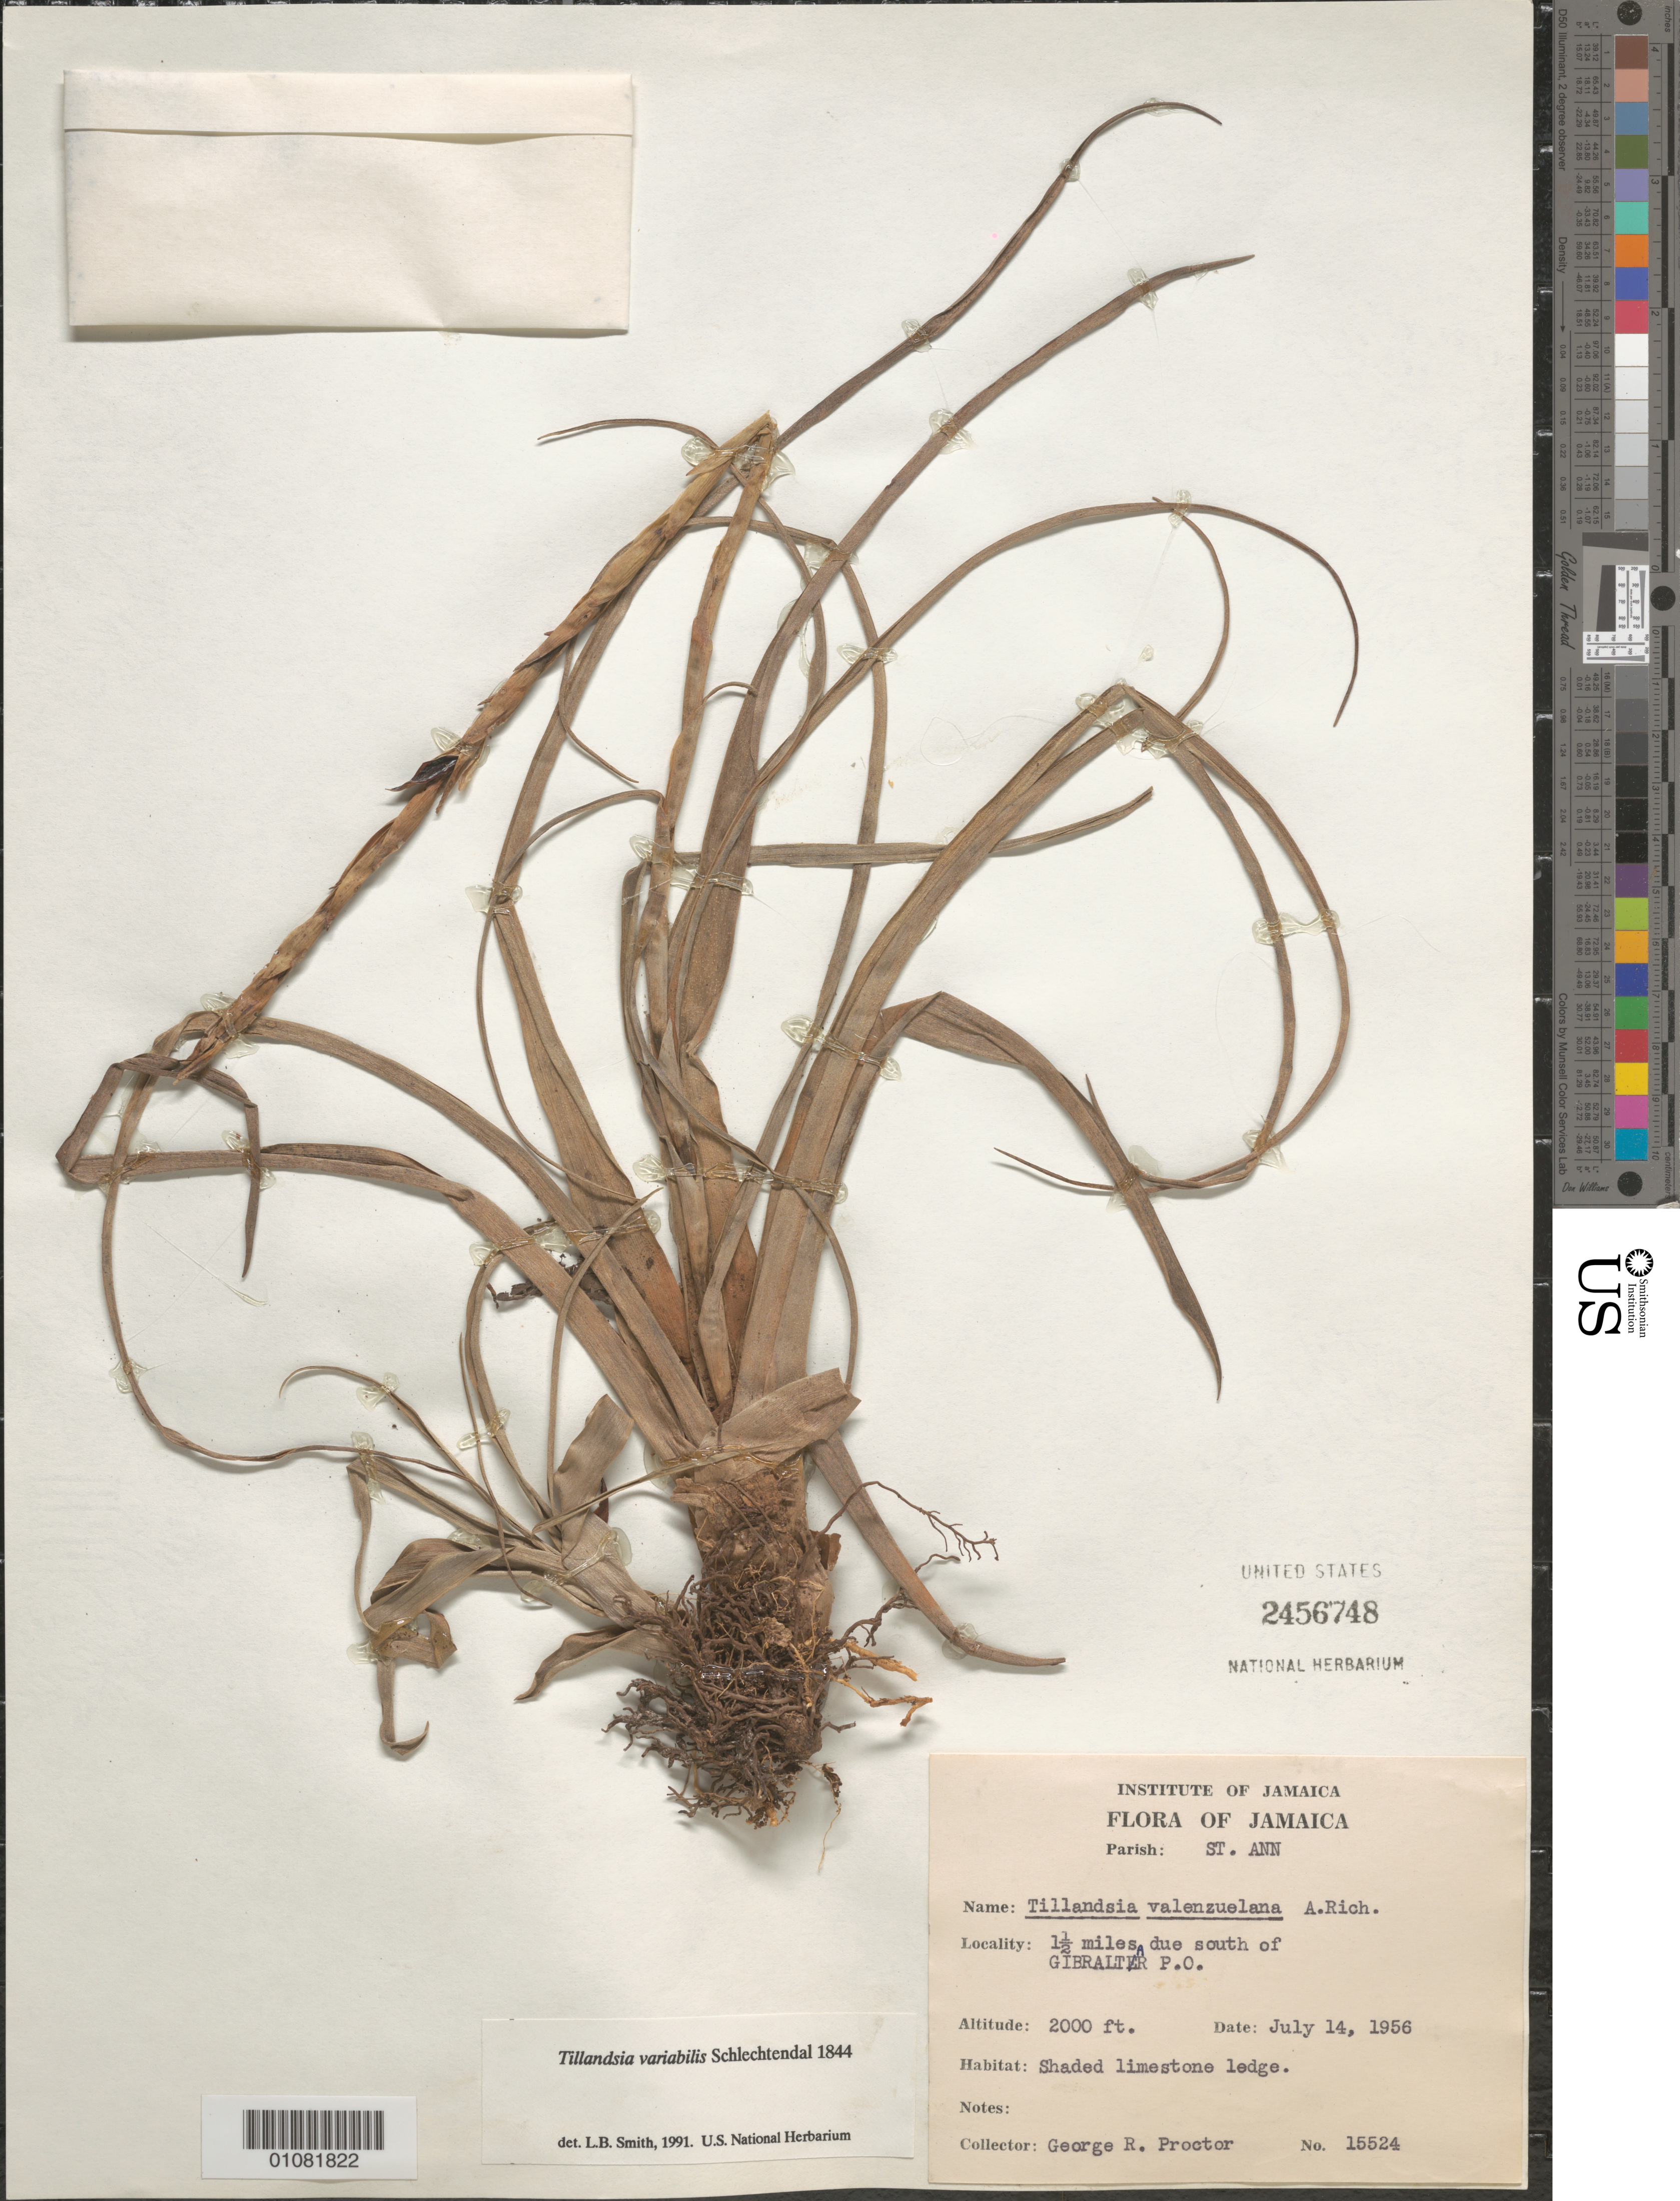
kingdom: Plantae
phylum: Tracheophyta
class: Liliopsida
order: Poales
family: Bromeliaceae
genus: Tillandsia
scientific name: Tillandsia variabilis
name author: Schltdl.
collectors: G. R. Proctor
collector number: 15524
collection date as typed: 14 Jul 1956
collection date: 1956-07-14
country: Jamaica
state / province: Saint Ann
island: Jamaica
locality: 1.5 miles due S of Gibraltar P.O.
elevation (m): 610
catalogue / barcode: US 2456748